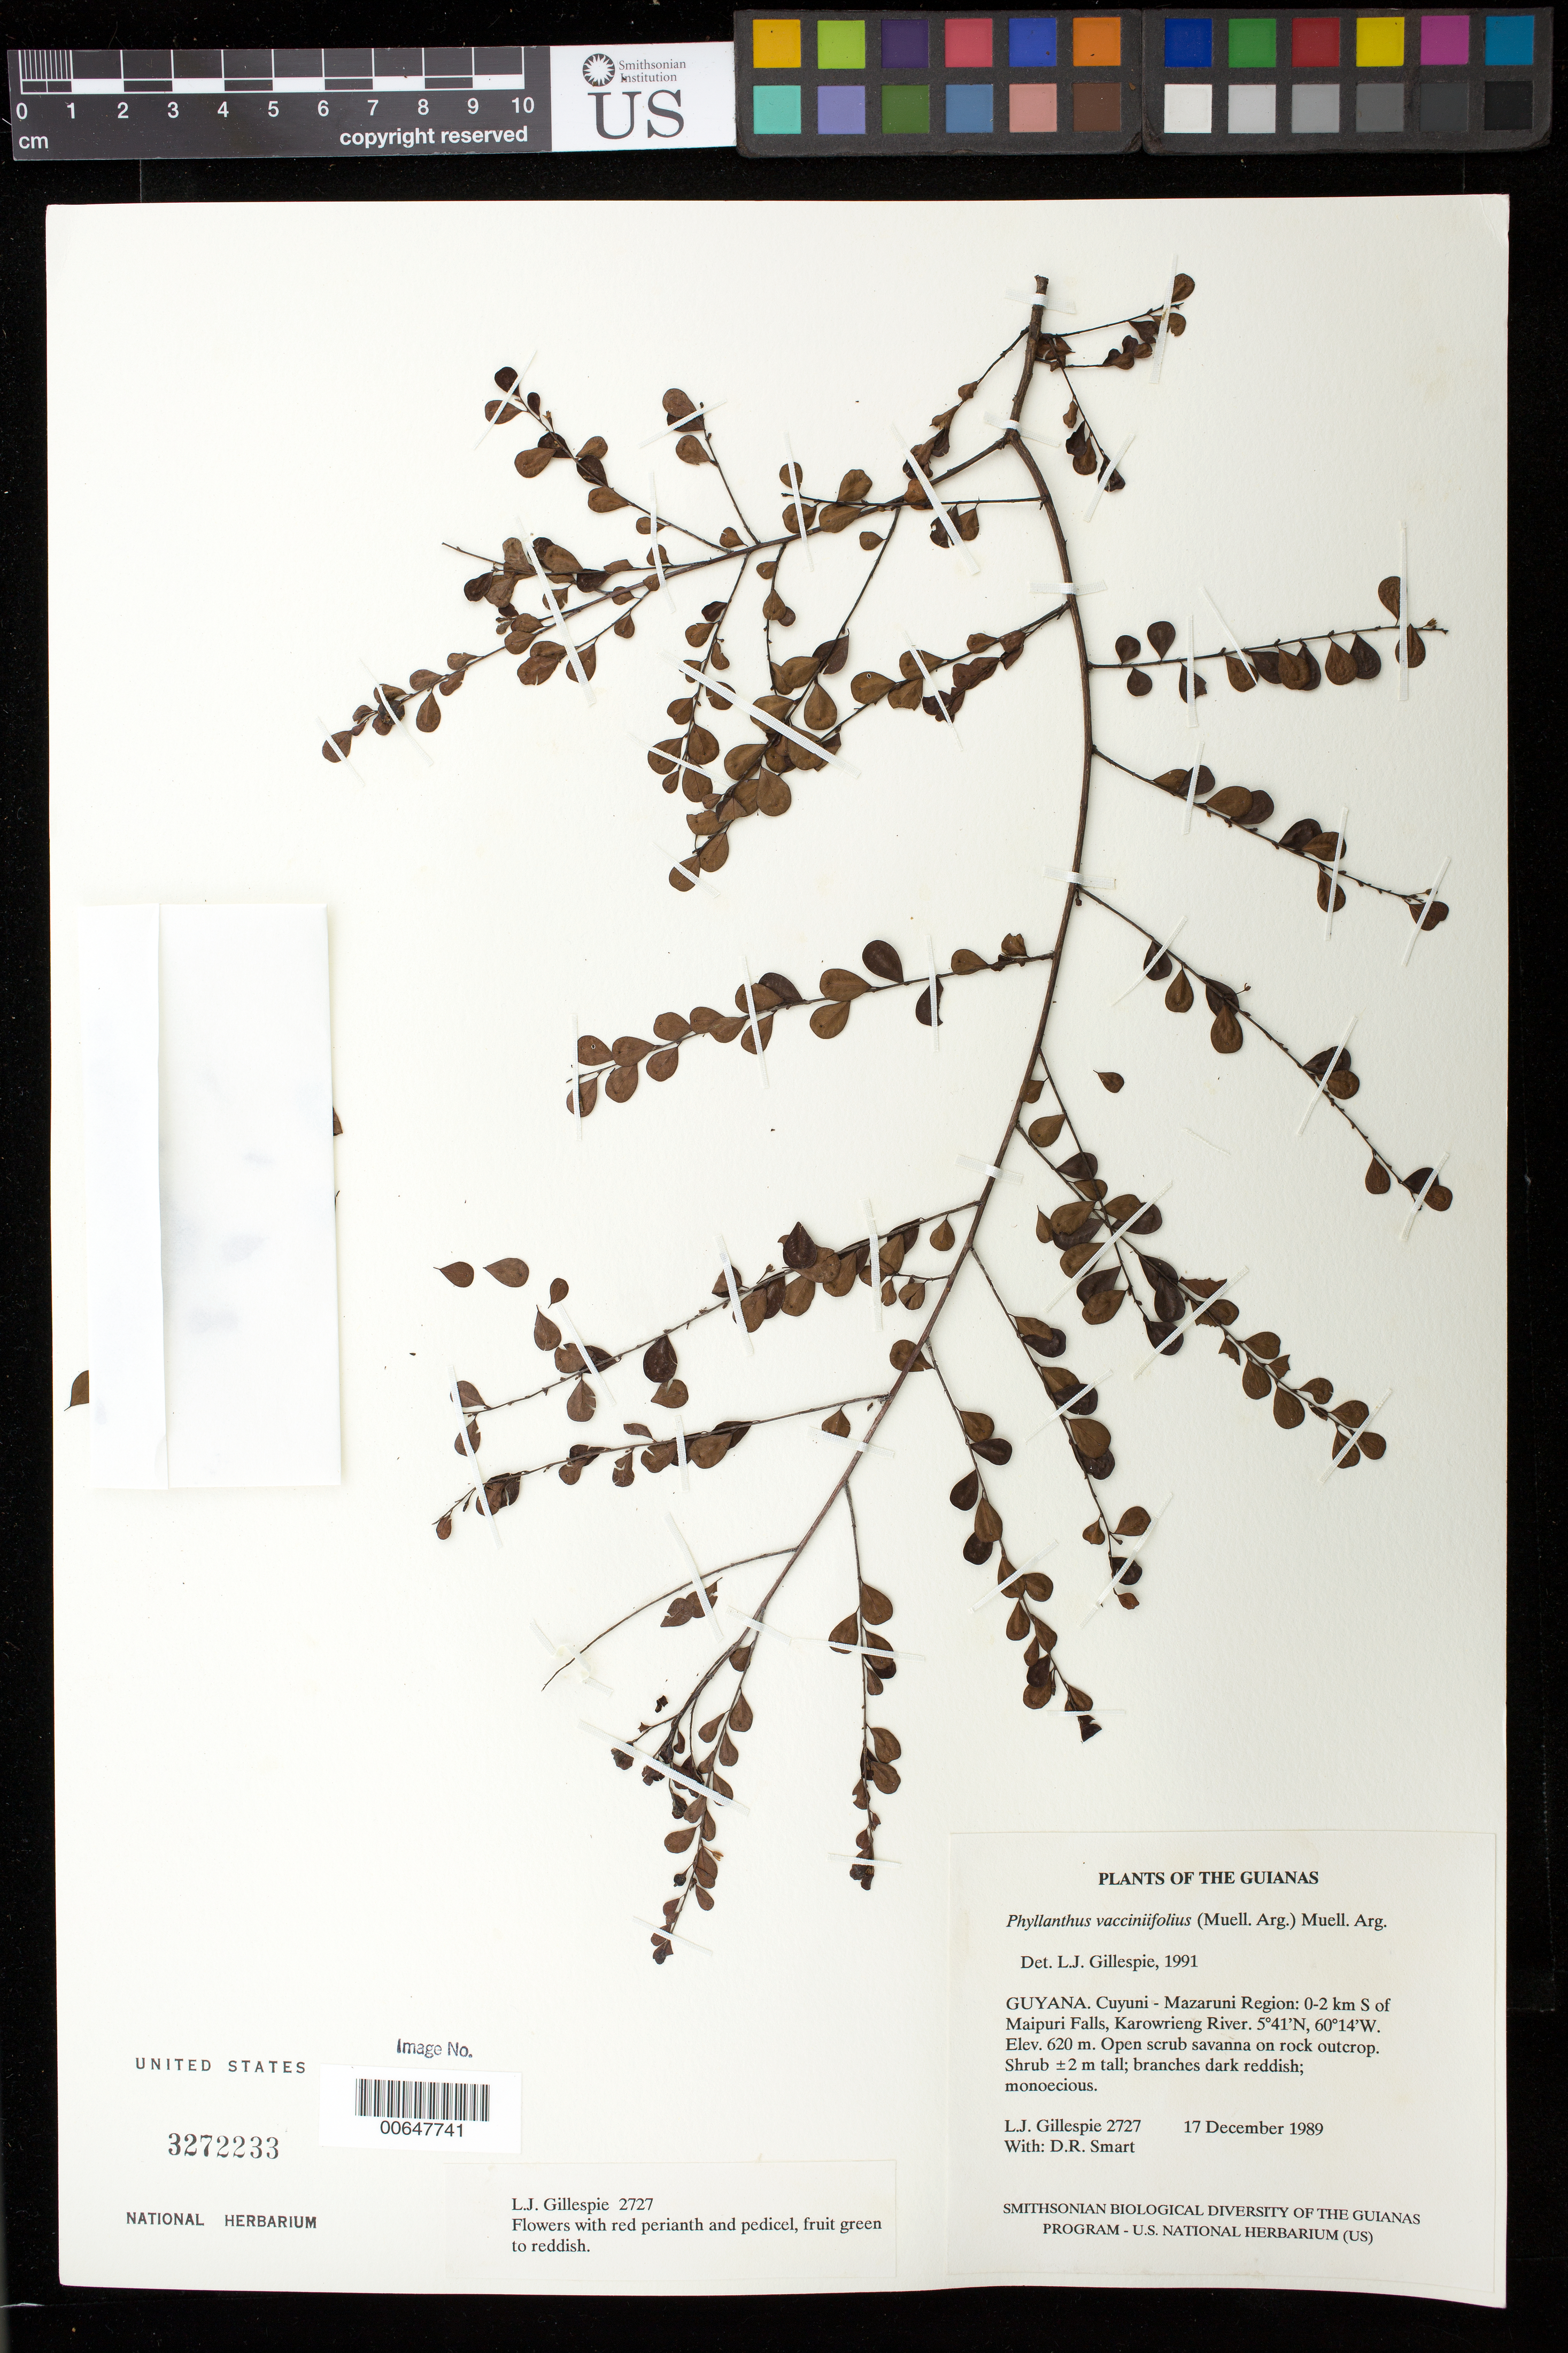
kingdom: Plantae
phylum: Tracheophyta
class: Magnoliopsida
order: Malpighiales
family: Phyllanthaceae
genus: Phyllanthus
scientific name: Phyllanthus vacciniifolius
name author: (Müll. Arg.) Müll. Arg.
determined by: Gillespie, L. J.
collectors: L. J. Gillespie & D. R. Smart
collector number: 2727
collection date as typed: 17 December 1989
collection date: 1989-12-17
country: Guyana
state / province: Cuyuni-Mazaruni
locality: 0-2 km S of Maipuri Falls, Karowrieng River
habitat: Open scrub savanna on rock outcrop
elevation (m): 620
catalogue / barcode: US 3272233